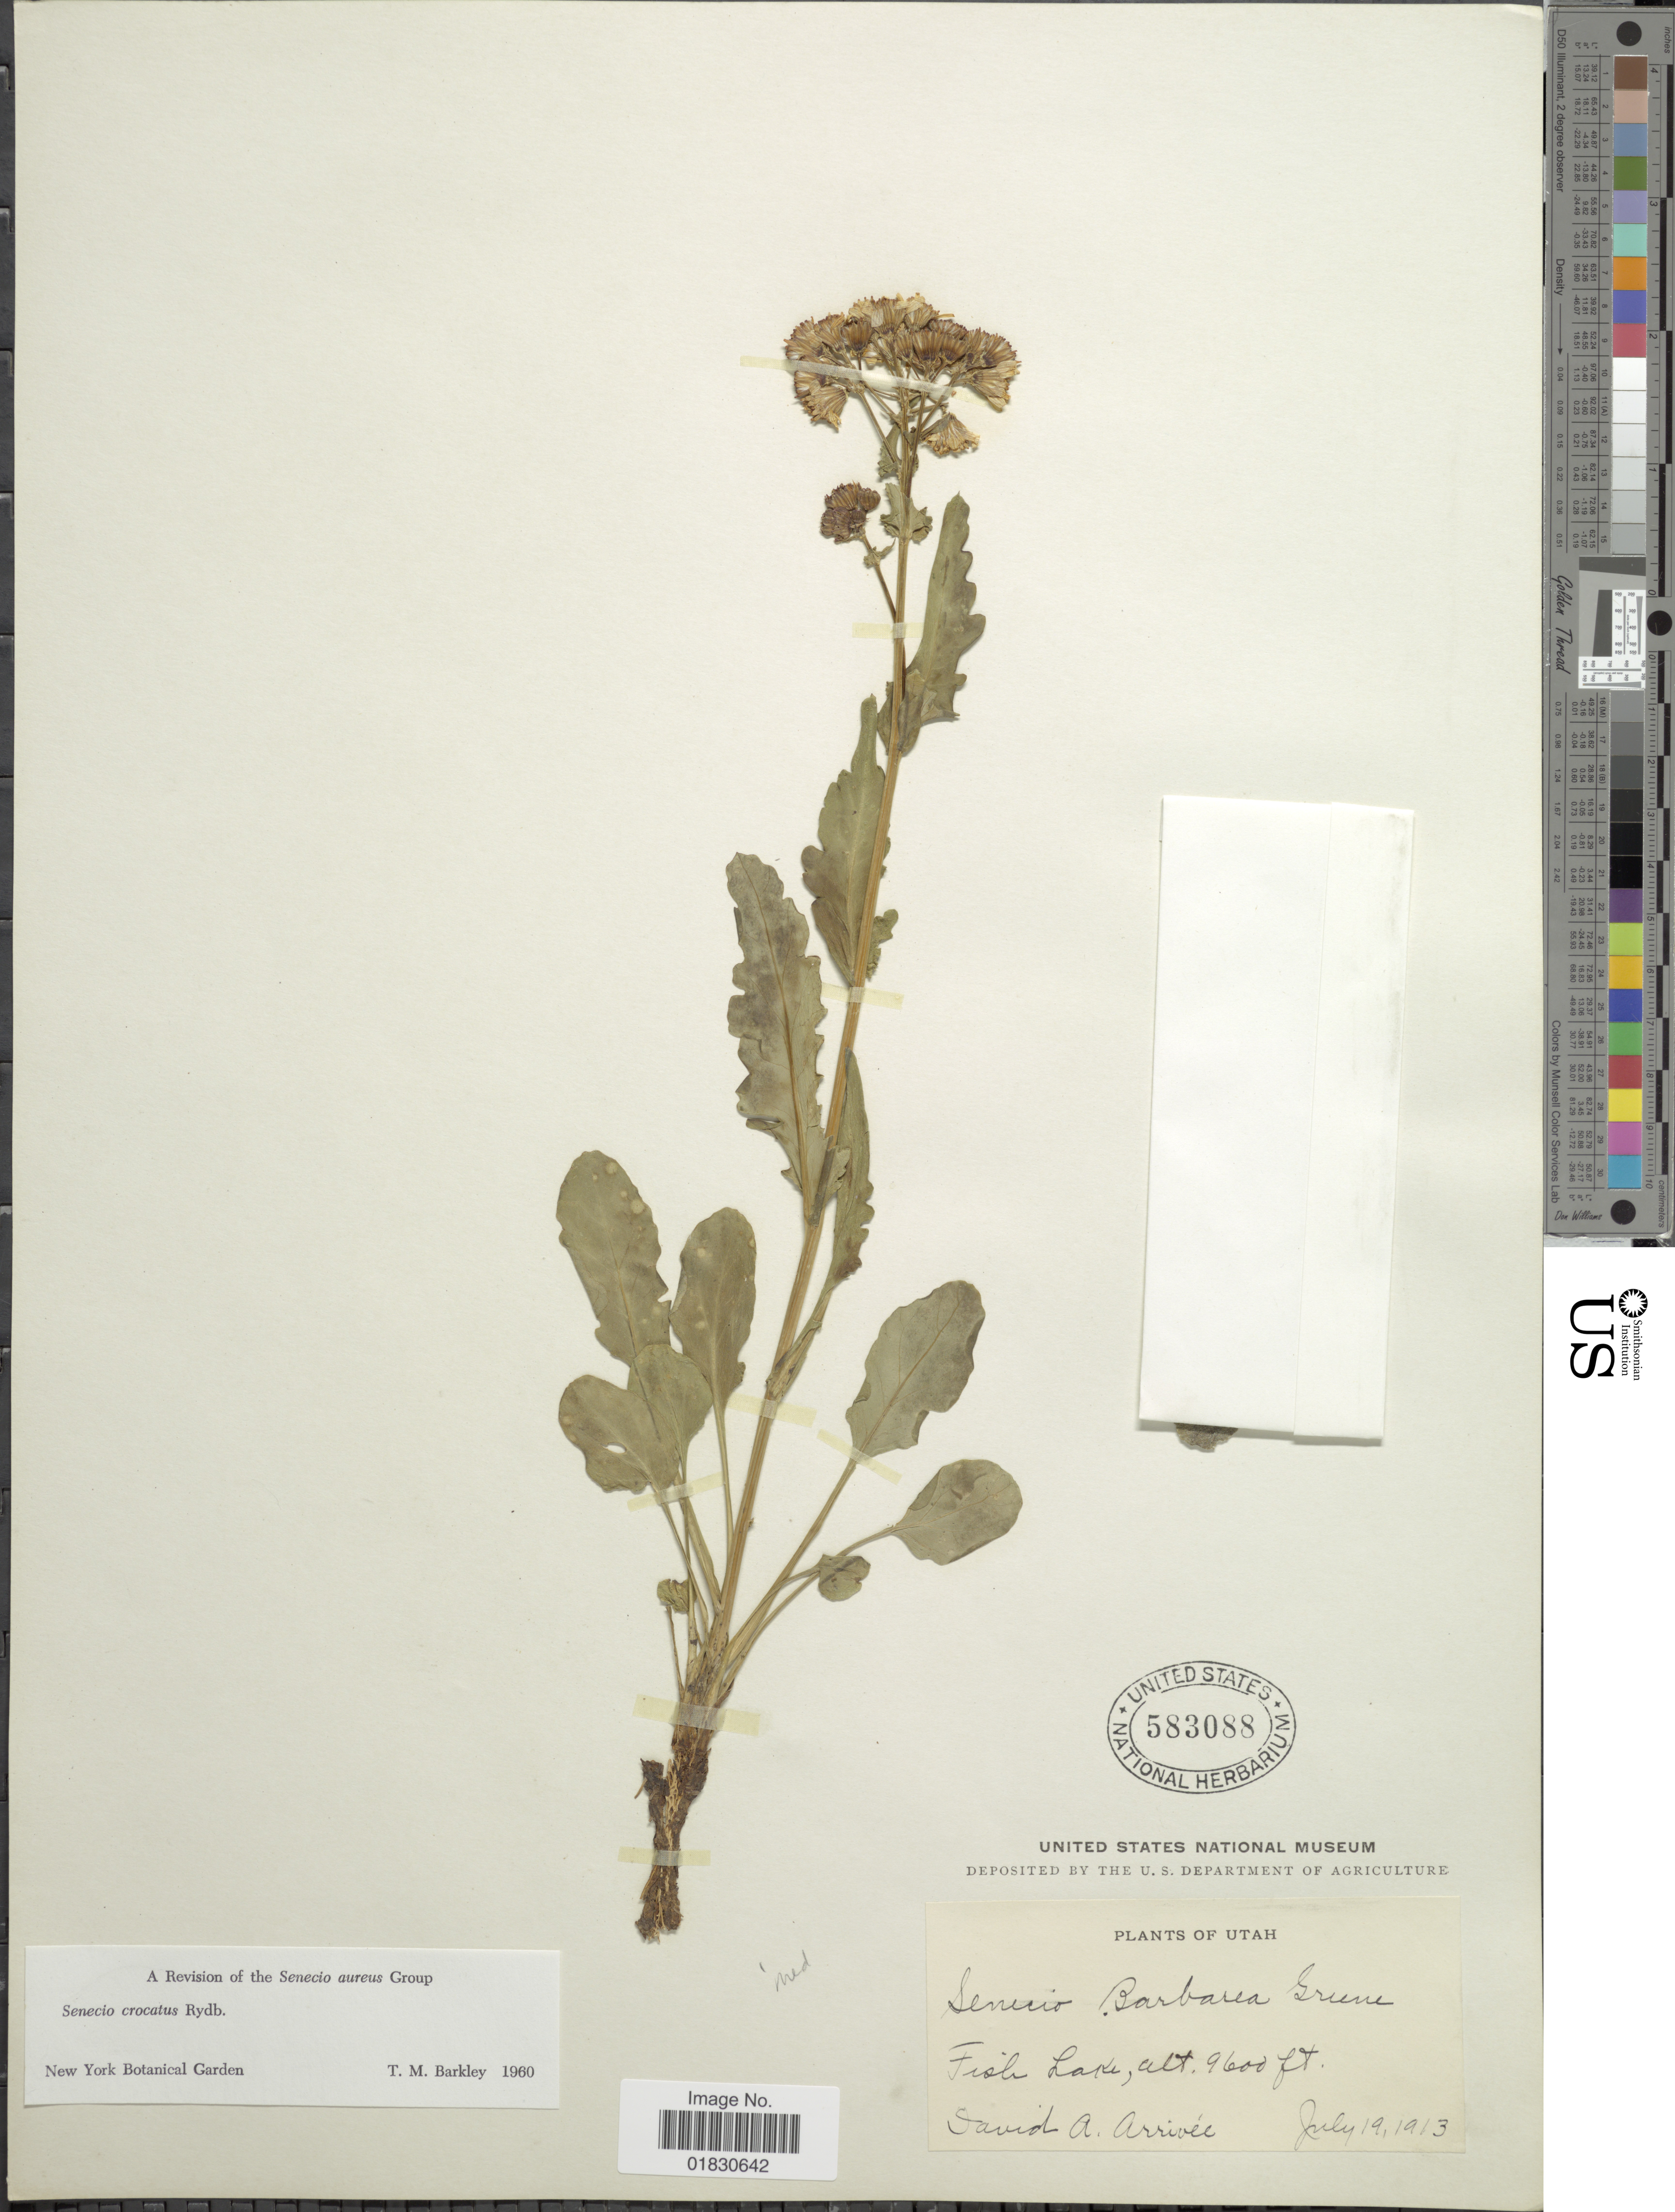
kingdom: Plantae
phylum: Tracheophyta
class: Magnoliopsida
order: Asterales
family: Asteraceae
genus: Packera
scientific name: Packera crocata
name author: (Rydb.) W.A. Weber & Á. Löve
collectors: D. Arrivee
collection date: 1913-07-19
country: United States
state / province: Utah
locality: Fish Lake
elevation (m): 2926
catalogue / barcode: US 583088